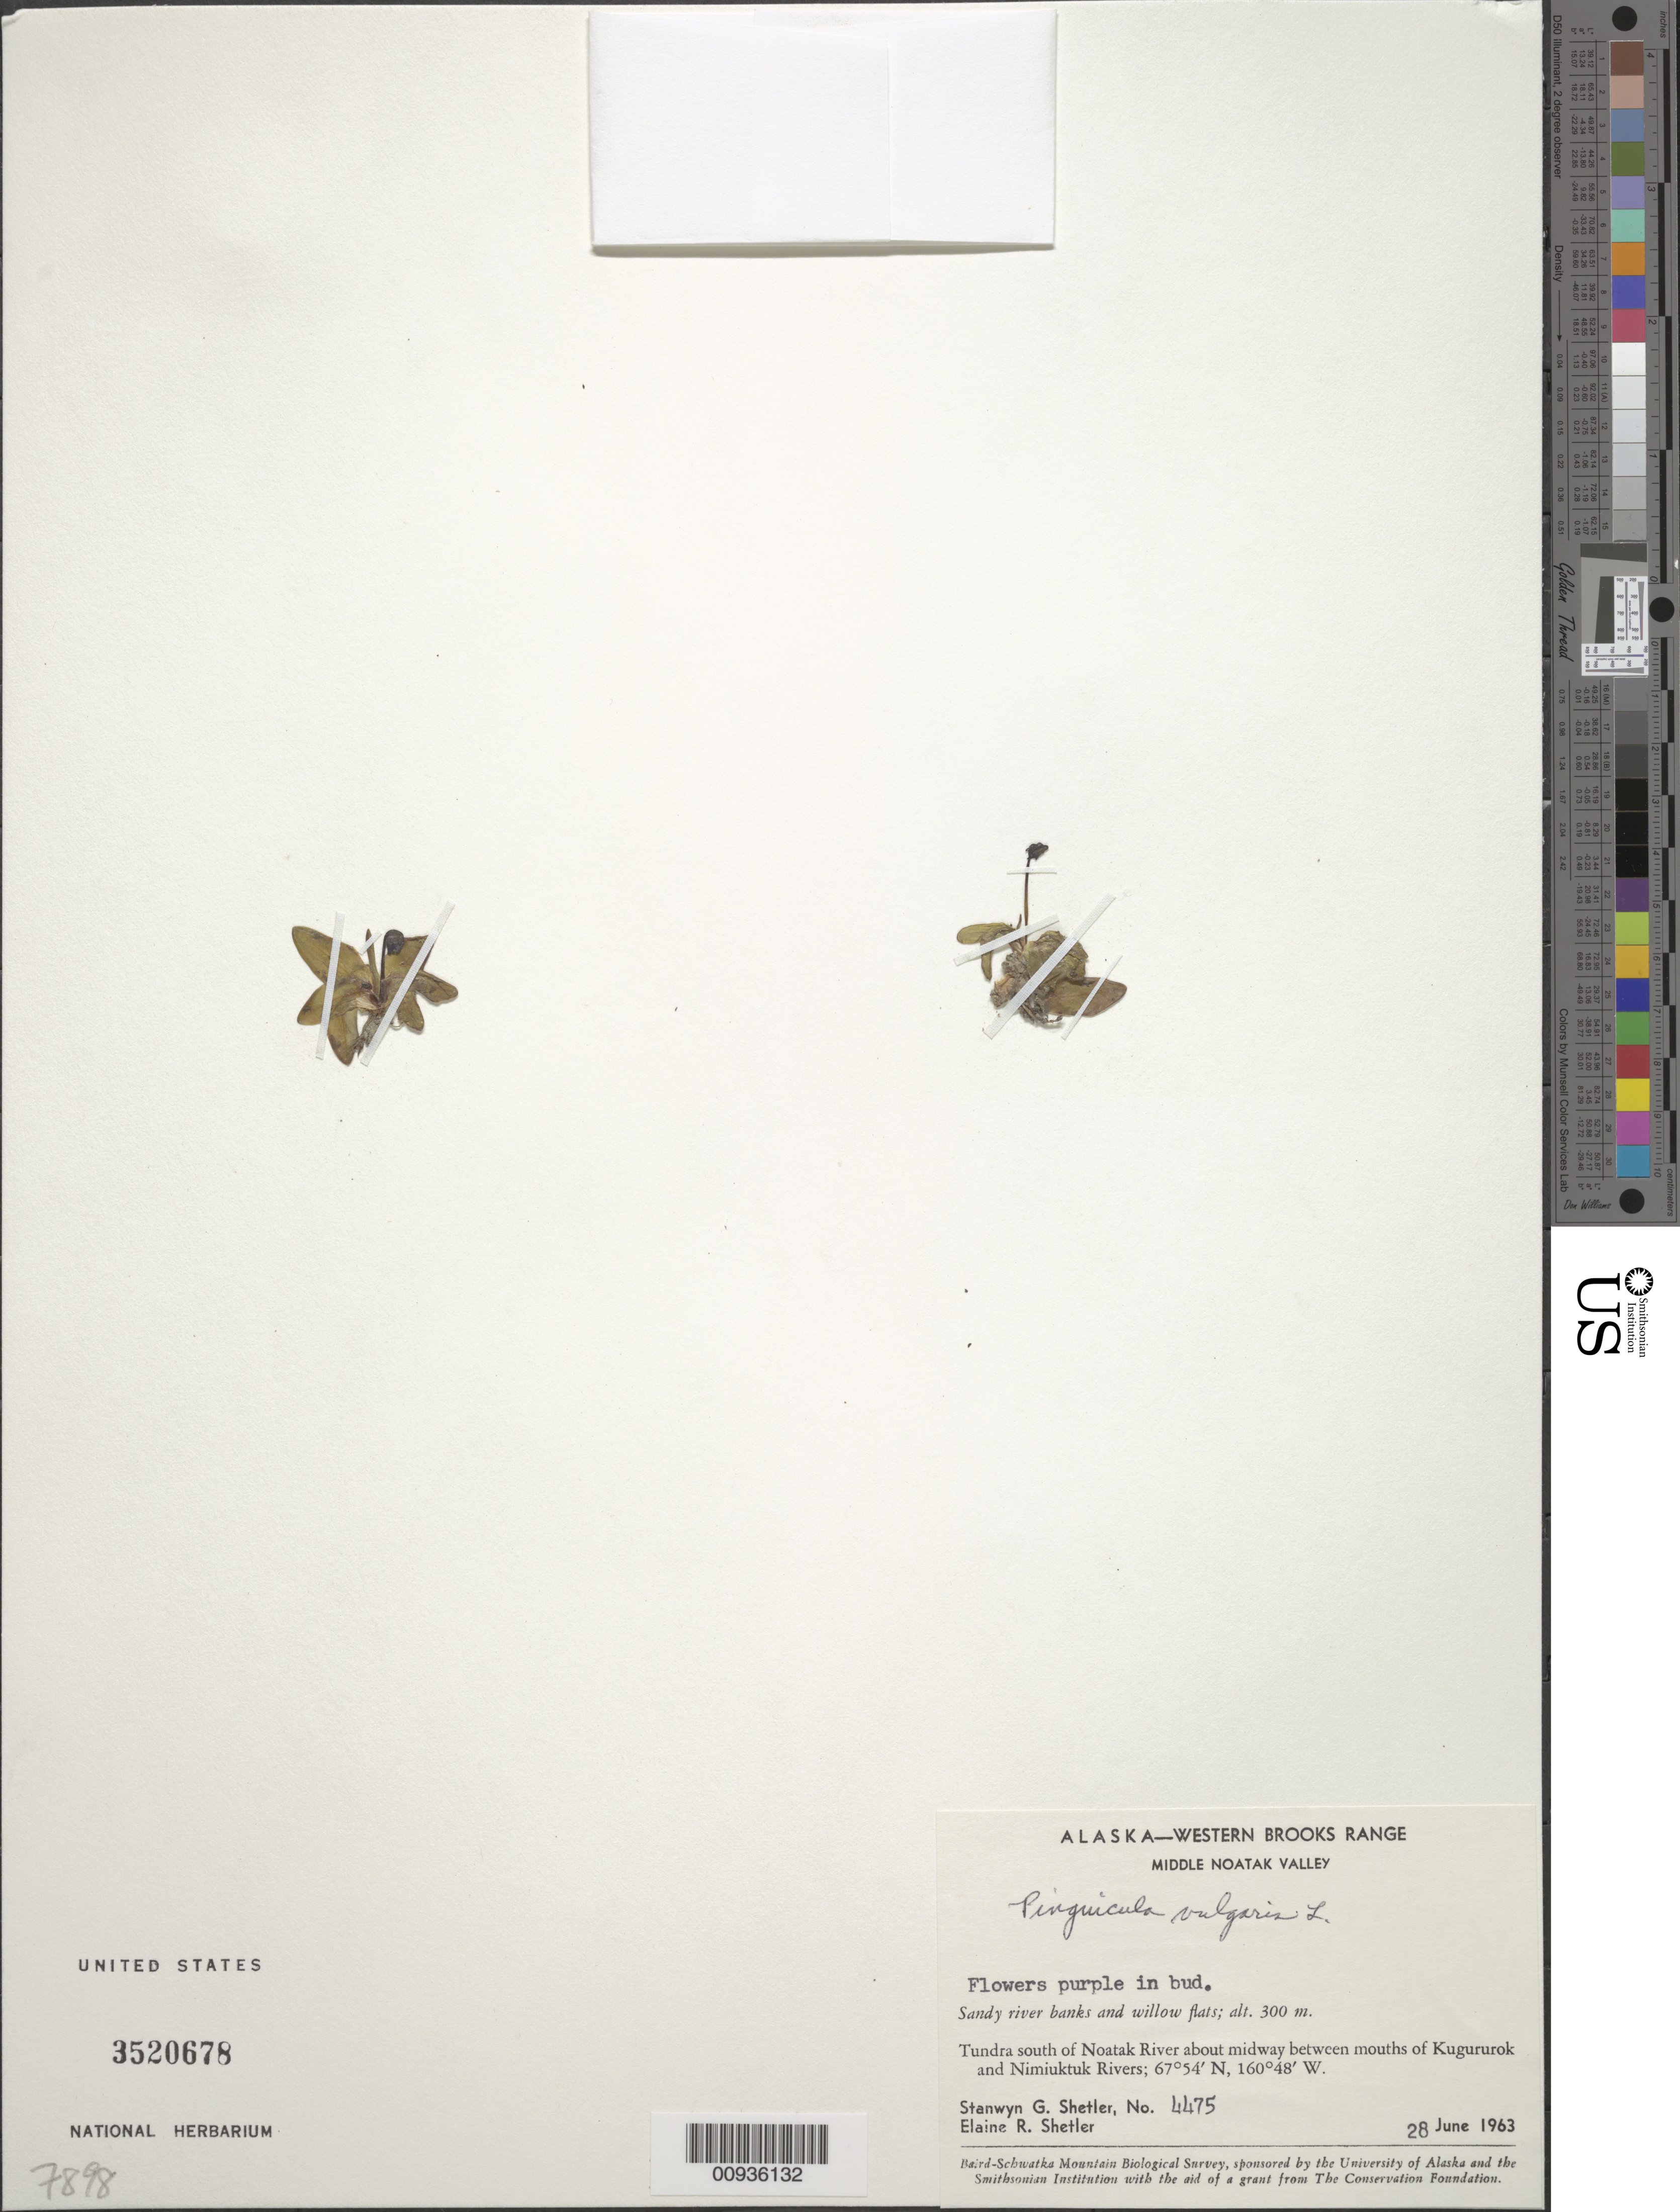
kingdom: Plantae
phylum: Tracheophyta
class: Magnoliopsida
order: Lamiales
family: Lentibulariaceae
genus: Pinguicula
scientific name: Pinguicula vulgaris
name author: L.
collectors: S. Shetler & E. R. Shetler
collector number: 4475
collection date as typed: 28 Jun 1963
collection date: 1963-06-28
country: United States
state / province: Alaska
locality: S of Noatak River about midway between mouths of Kugururok and Nimiuktuk Rivers. Western Brooks Range, Middle Noatak Valley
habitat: Tundra. Sandy river banks and willow flats.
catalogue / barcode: US 3520678